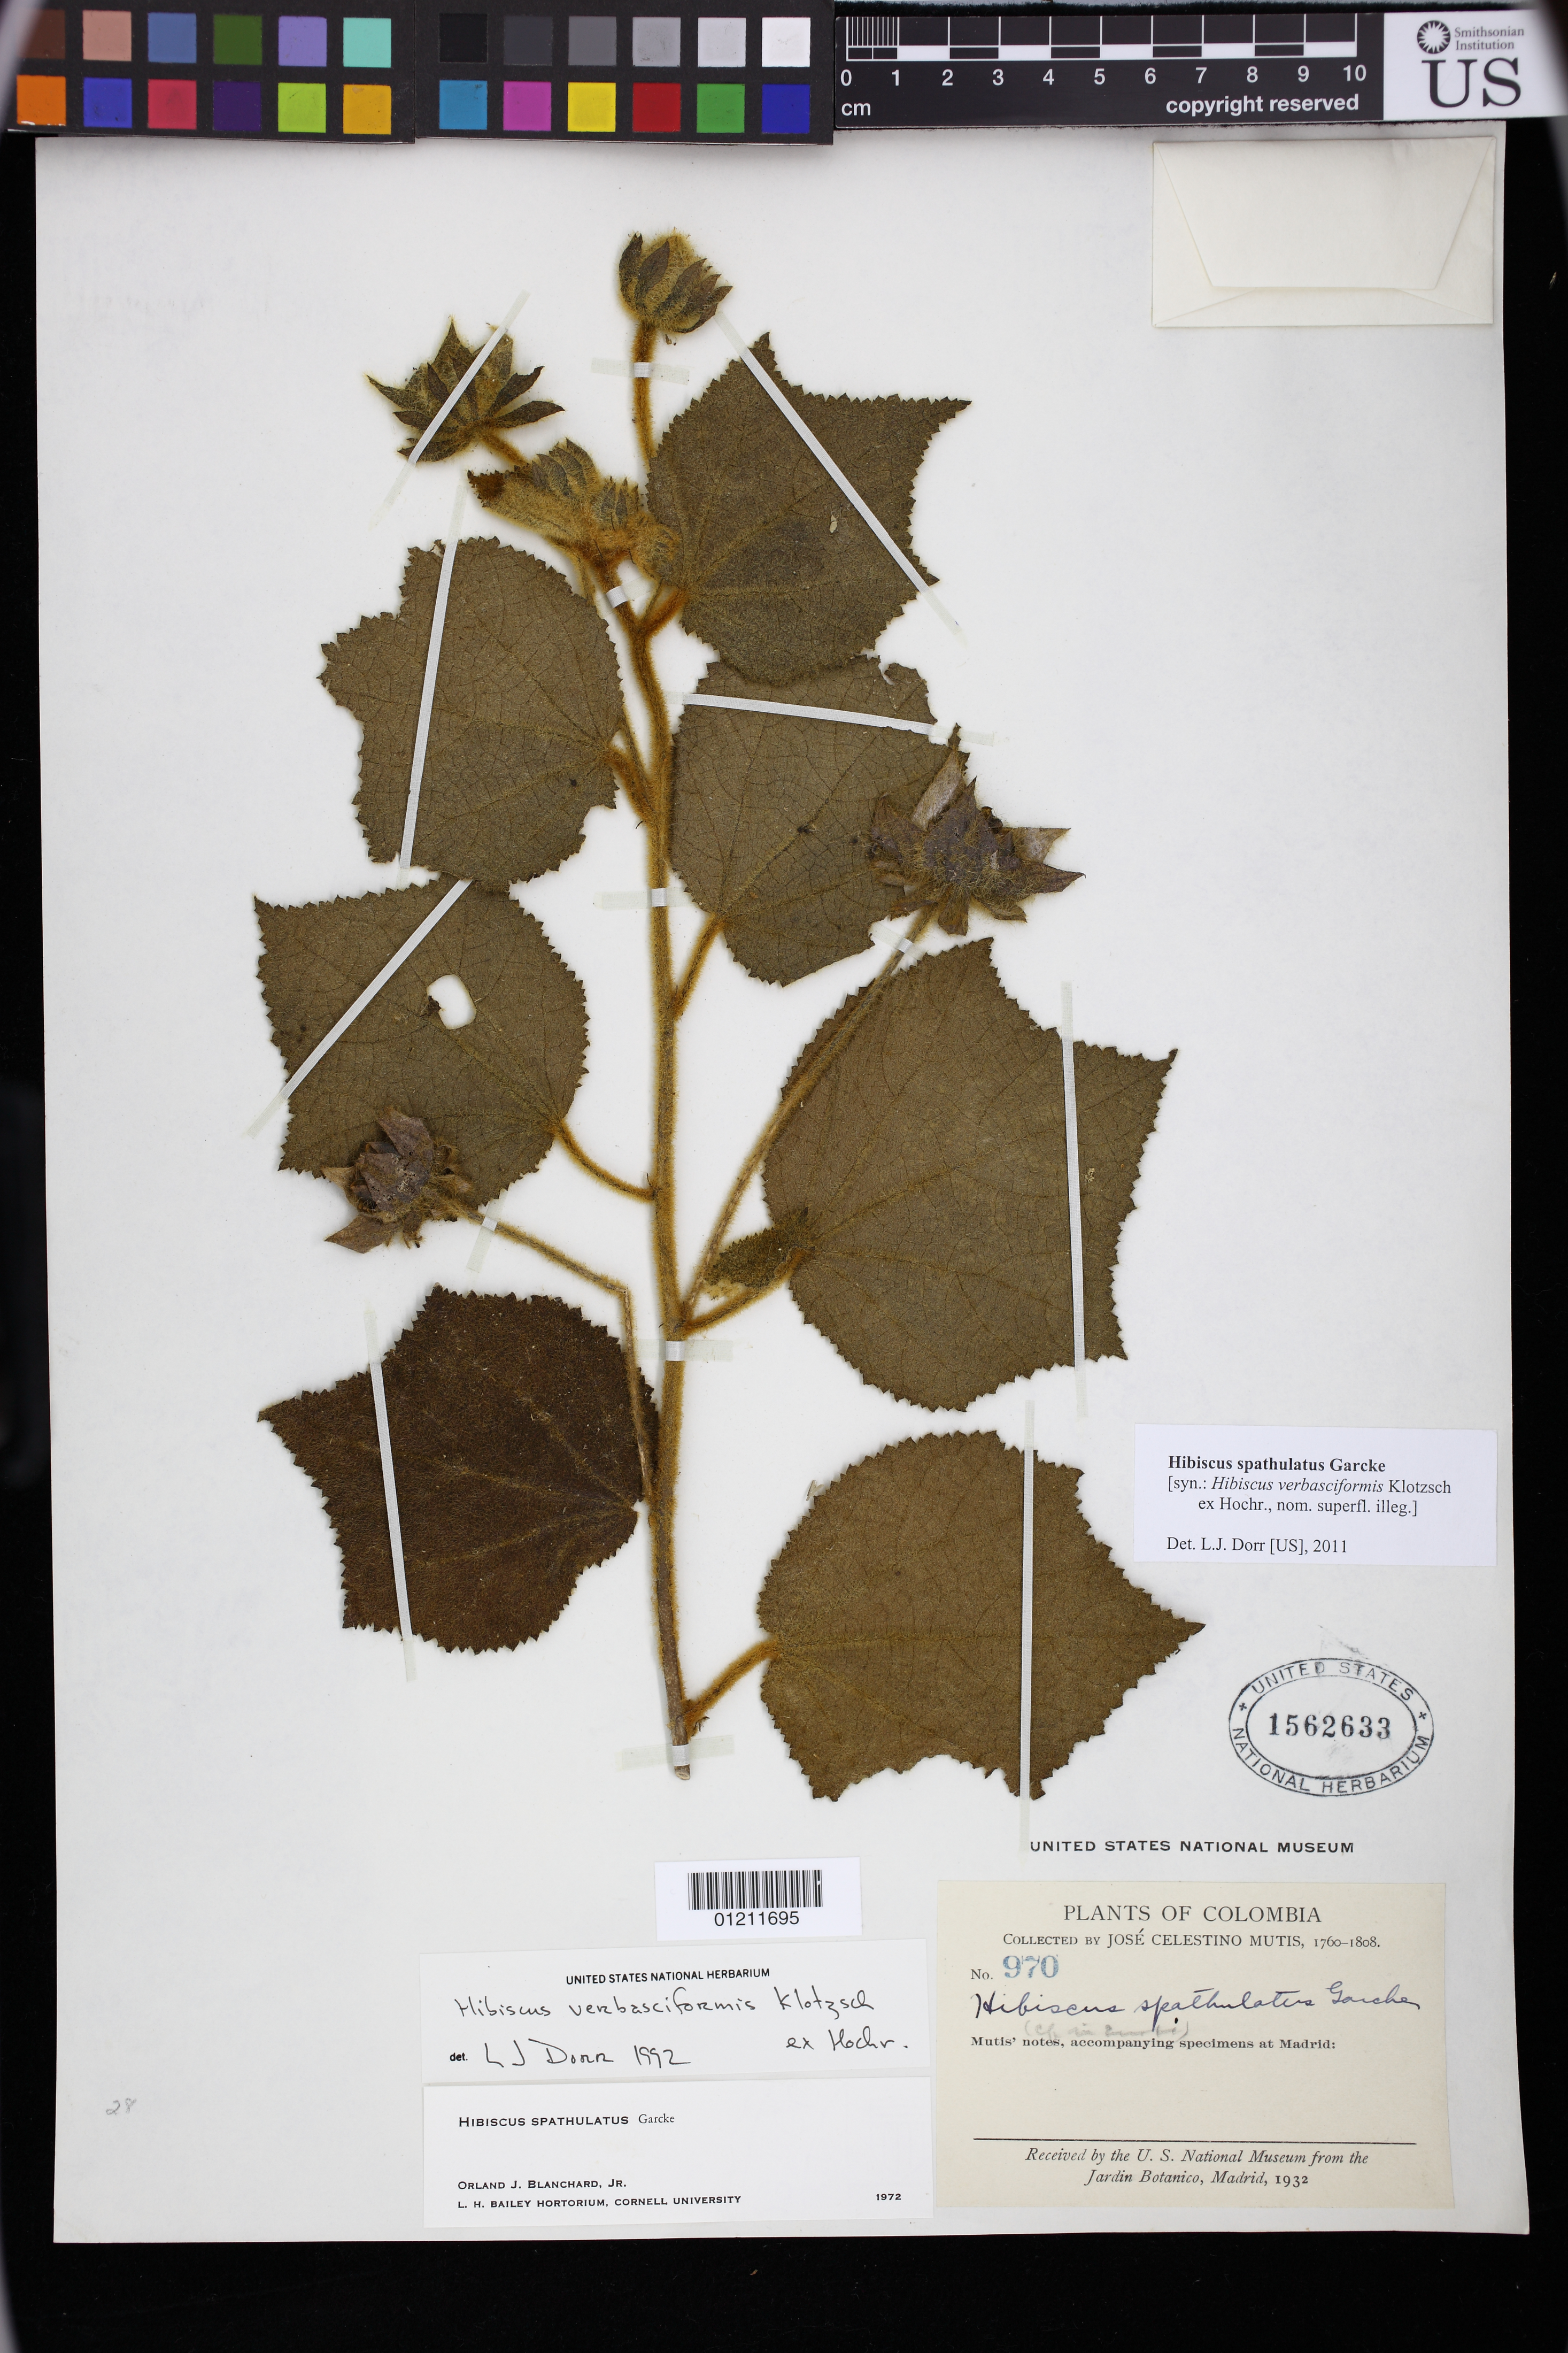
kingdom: Plantae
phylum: Tracheophyta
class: Magnoliopsida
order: Malvales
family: Malvaceae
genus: Hibiscus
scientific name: Hibiscus spathulatus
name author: Garcke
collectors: J. C. B. Mutis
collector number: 970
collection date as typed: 1760 to 1808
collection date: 1760/1808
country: Colombia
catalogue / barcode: US 1562633